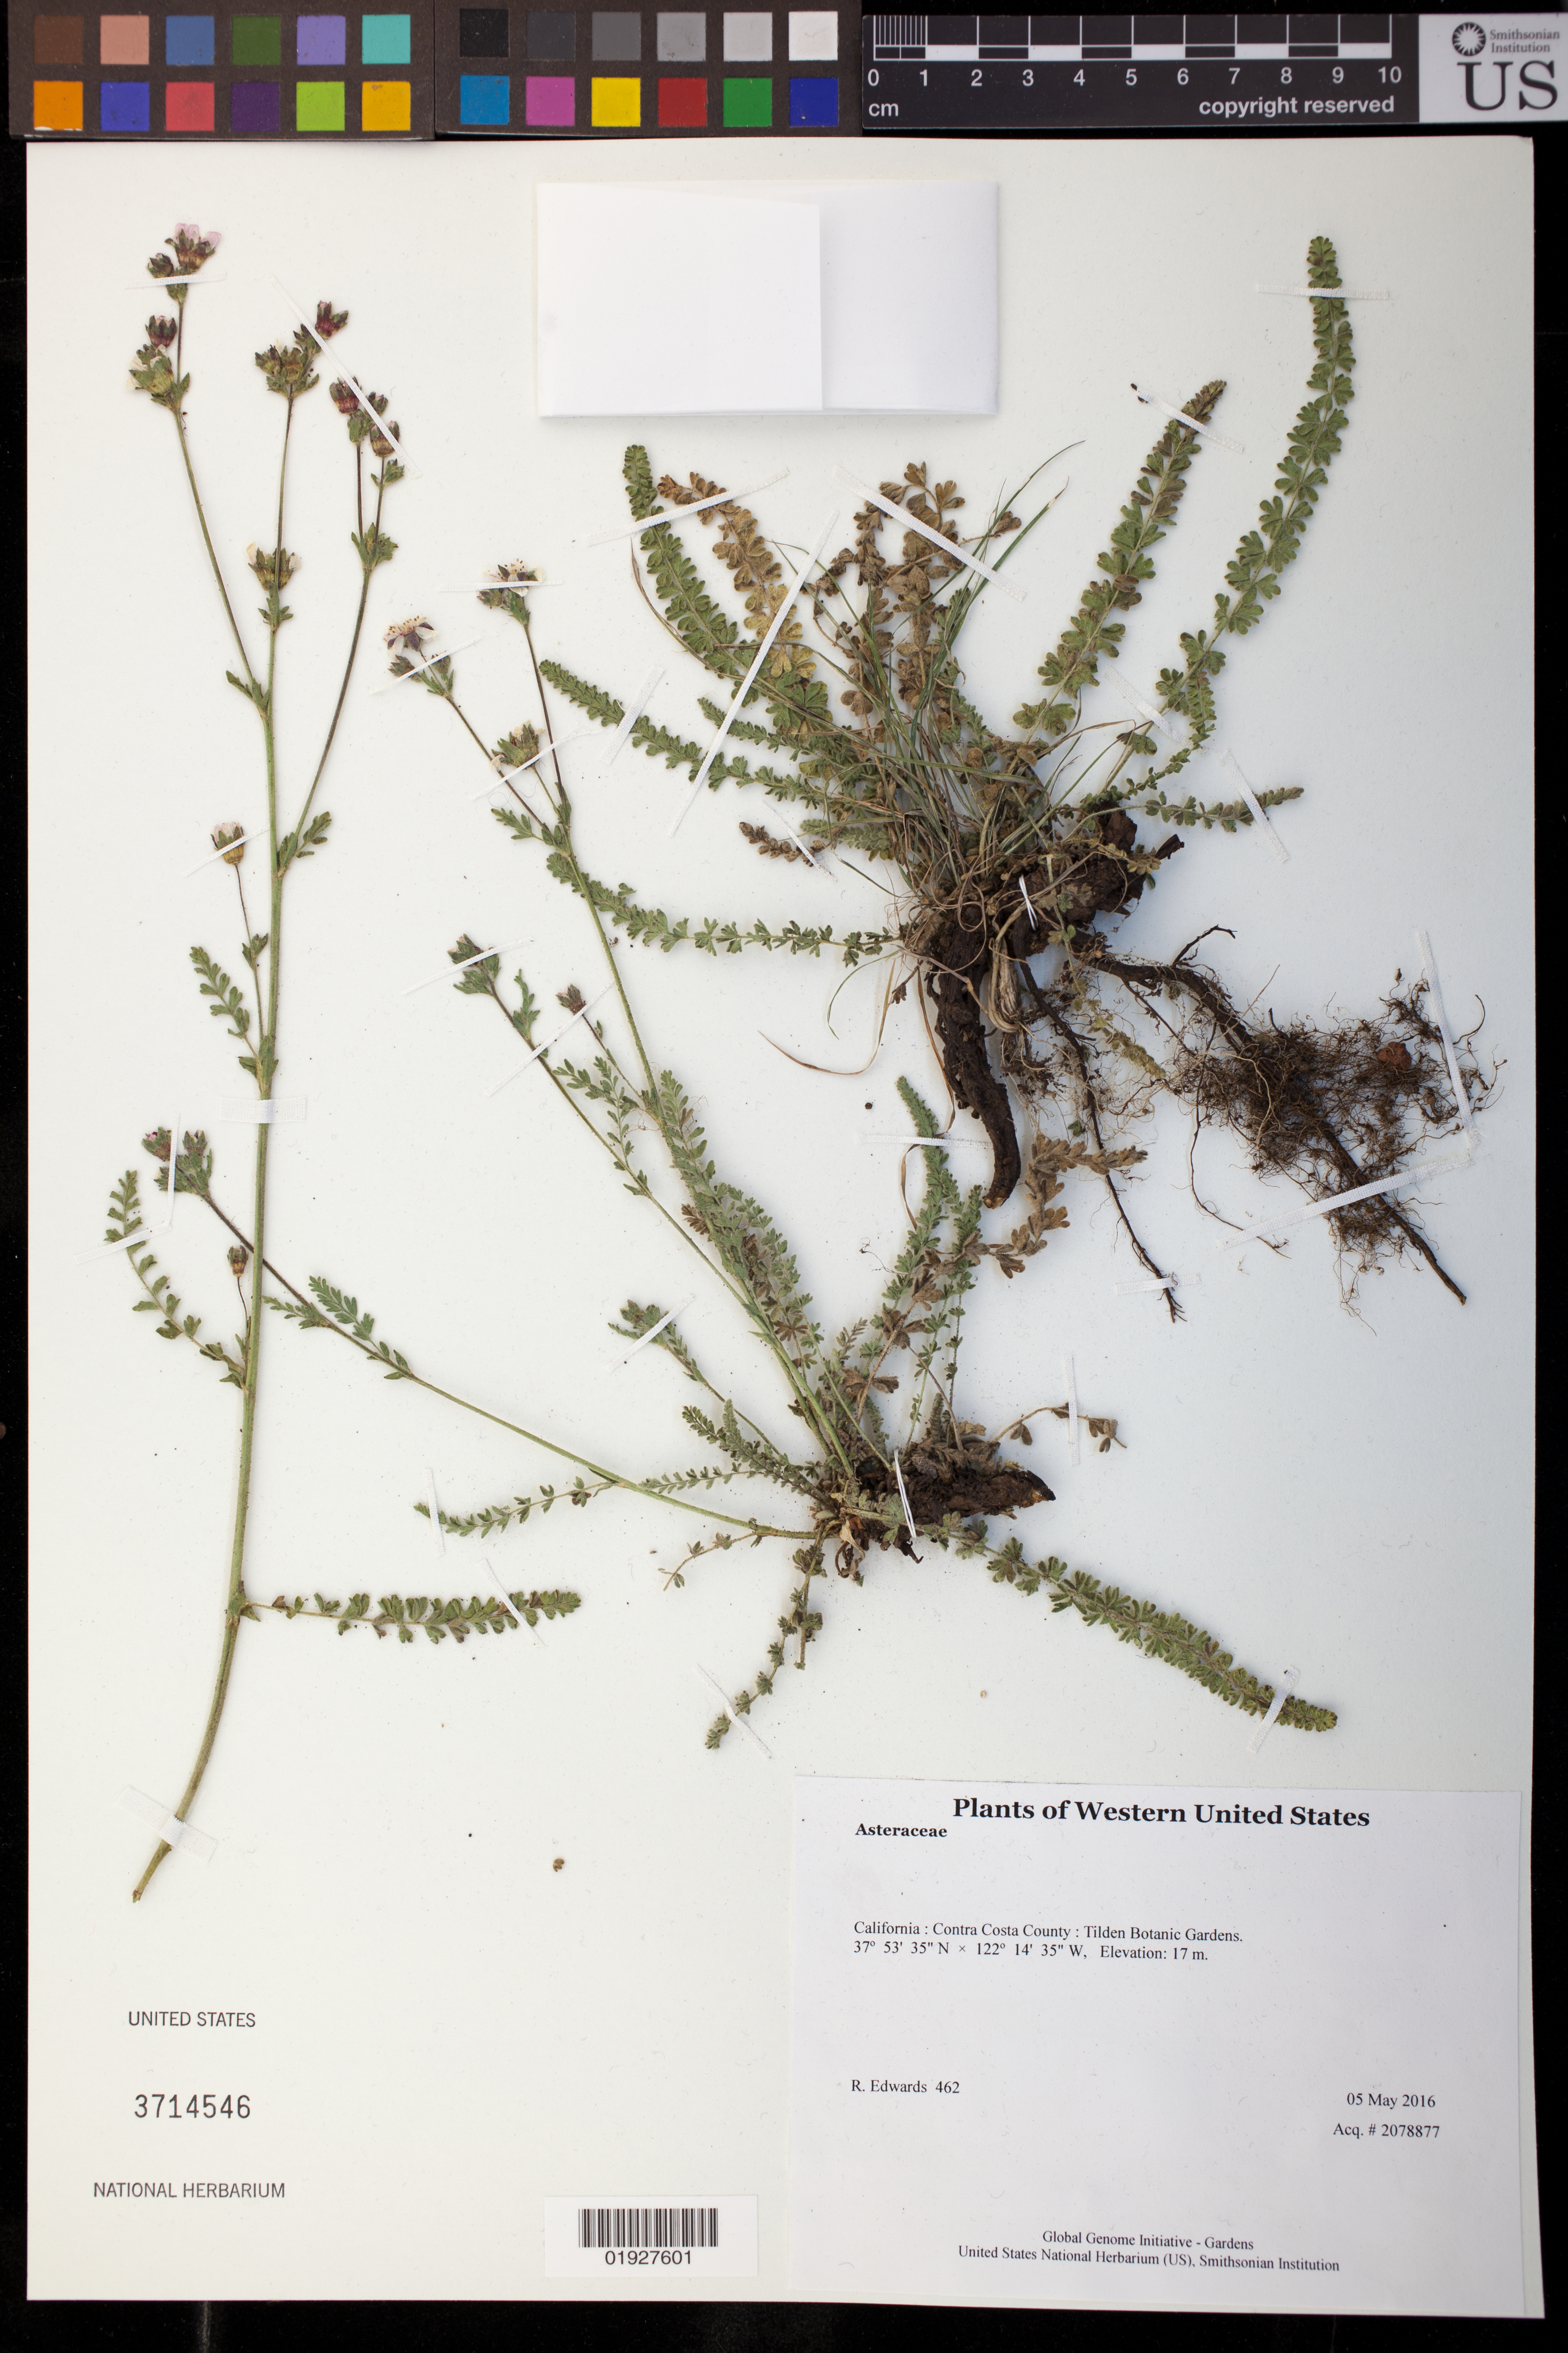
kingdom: Plantae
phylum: Tracheophyta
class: Magnoliopsida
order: Asterales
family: Asteraceae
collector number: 462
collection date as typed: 5 May 2016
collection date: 2016-05-05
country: United States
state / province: California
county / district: Contra Costa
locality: Tilden Botanic Gardens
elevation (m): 17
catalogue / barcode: US 3714546